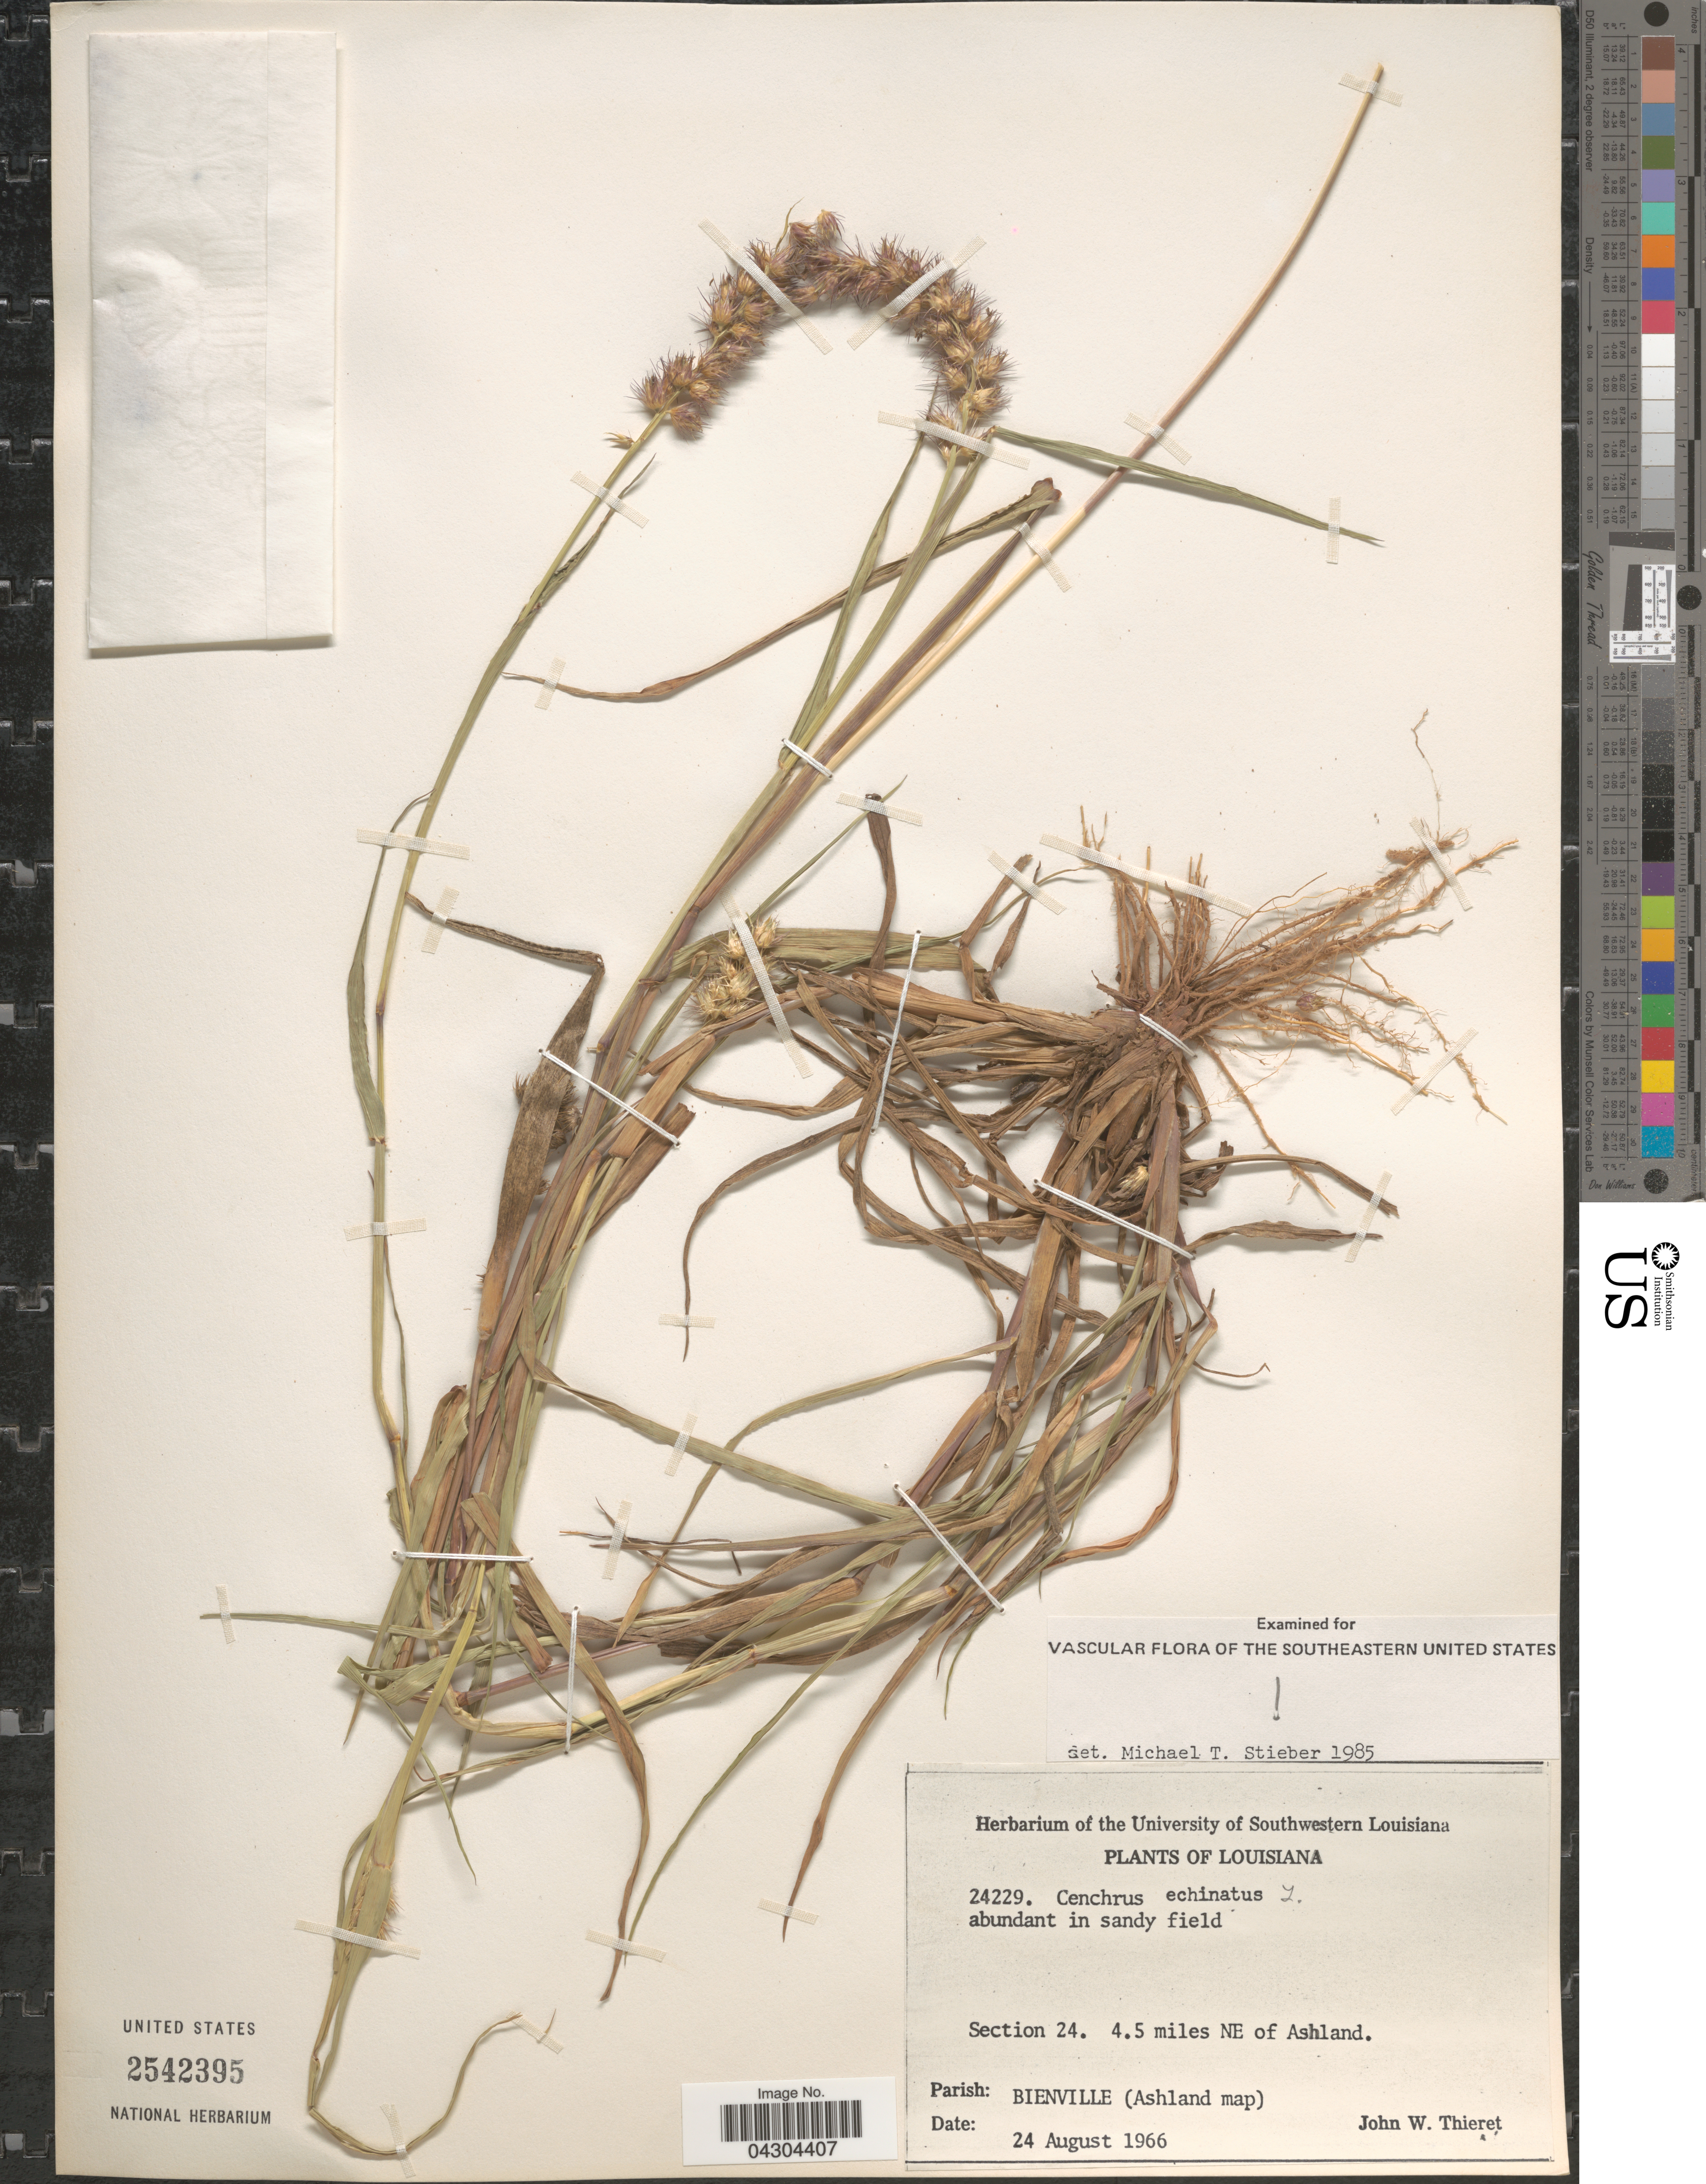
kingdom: Plantae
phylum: Tracheophyta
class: Liliopsida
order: Poales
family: Poaceae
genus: Cenchrus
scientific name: Cenchrus echinatus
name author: L.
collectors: J. W. Thieret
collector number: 24229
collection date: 1966-08-24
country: United States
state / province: Louisiana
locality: Abundant in sandy field. Section 24. 4.5 miles NE of Ashland. Parish: Bienville (Ashland map).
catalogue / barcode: US 2542395